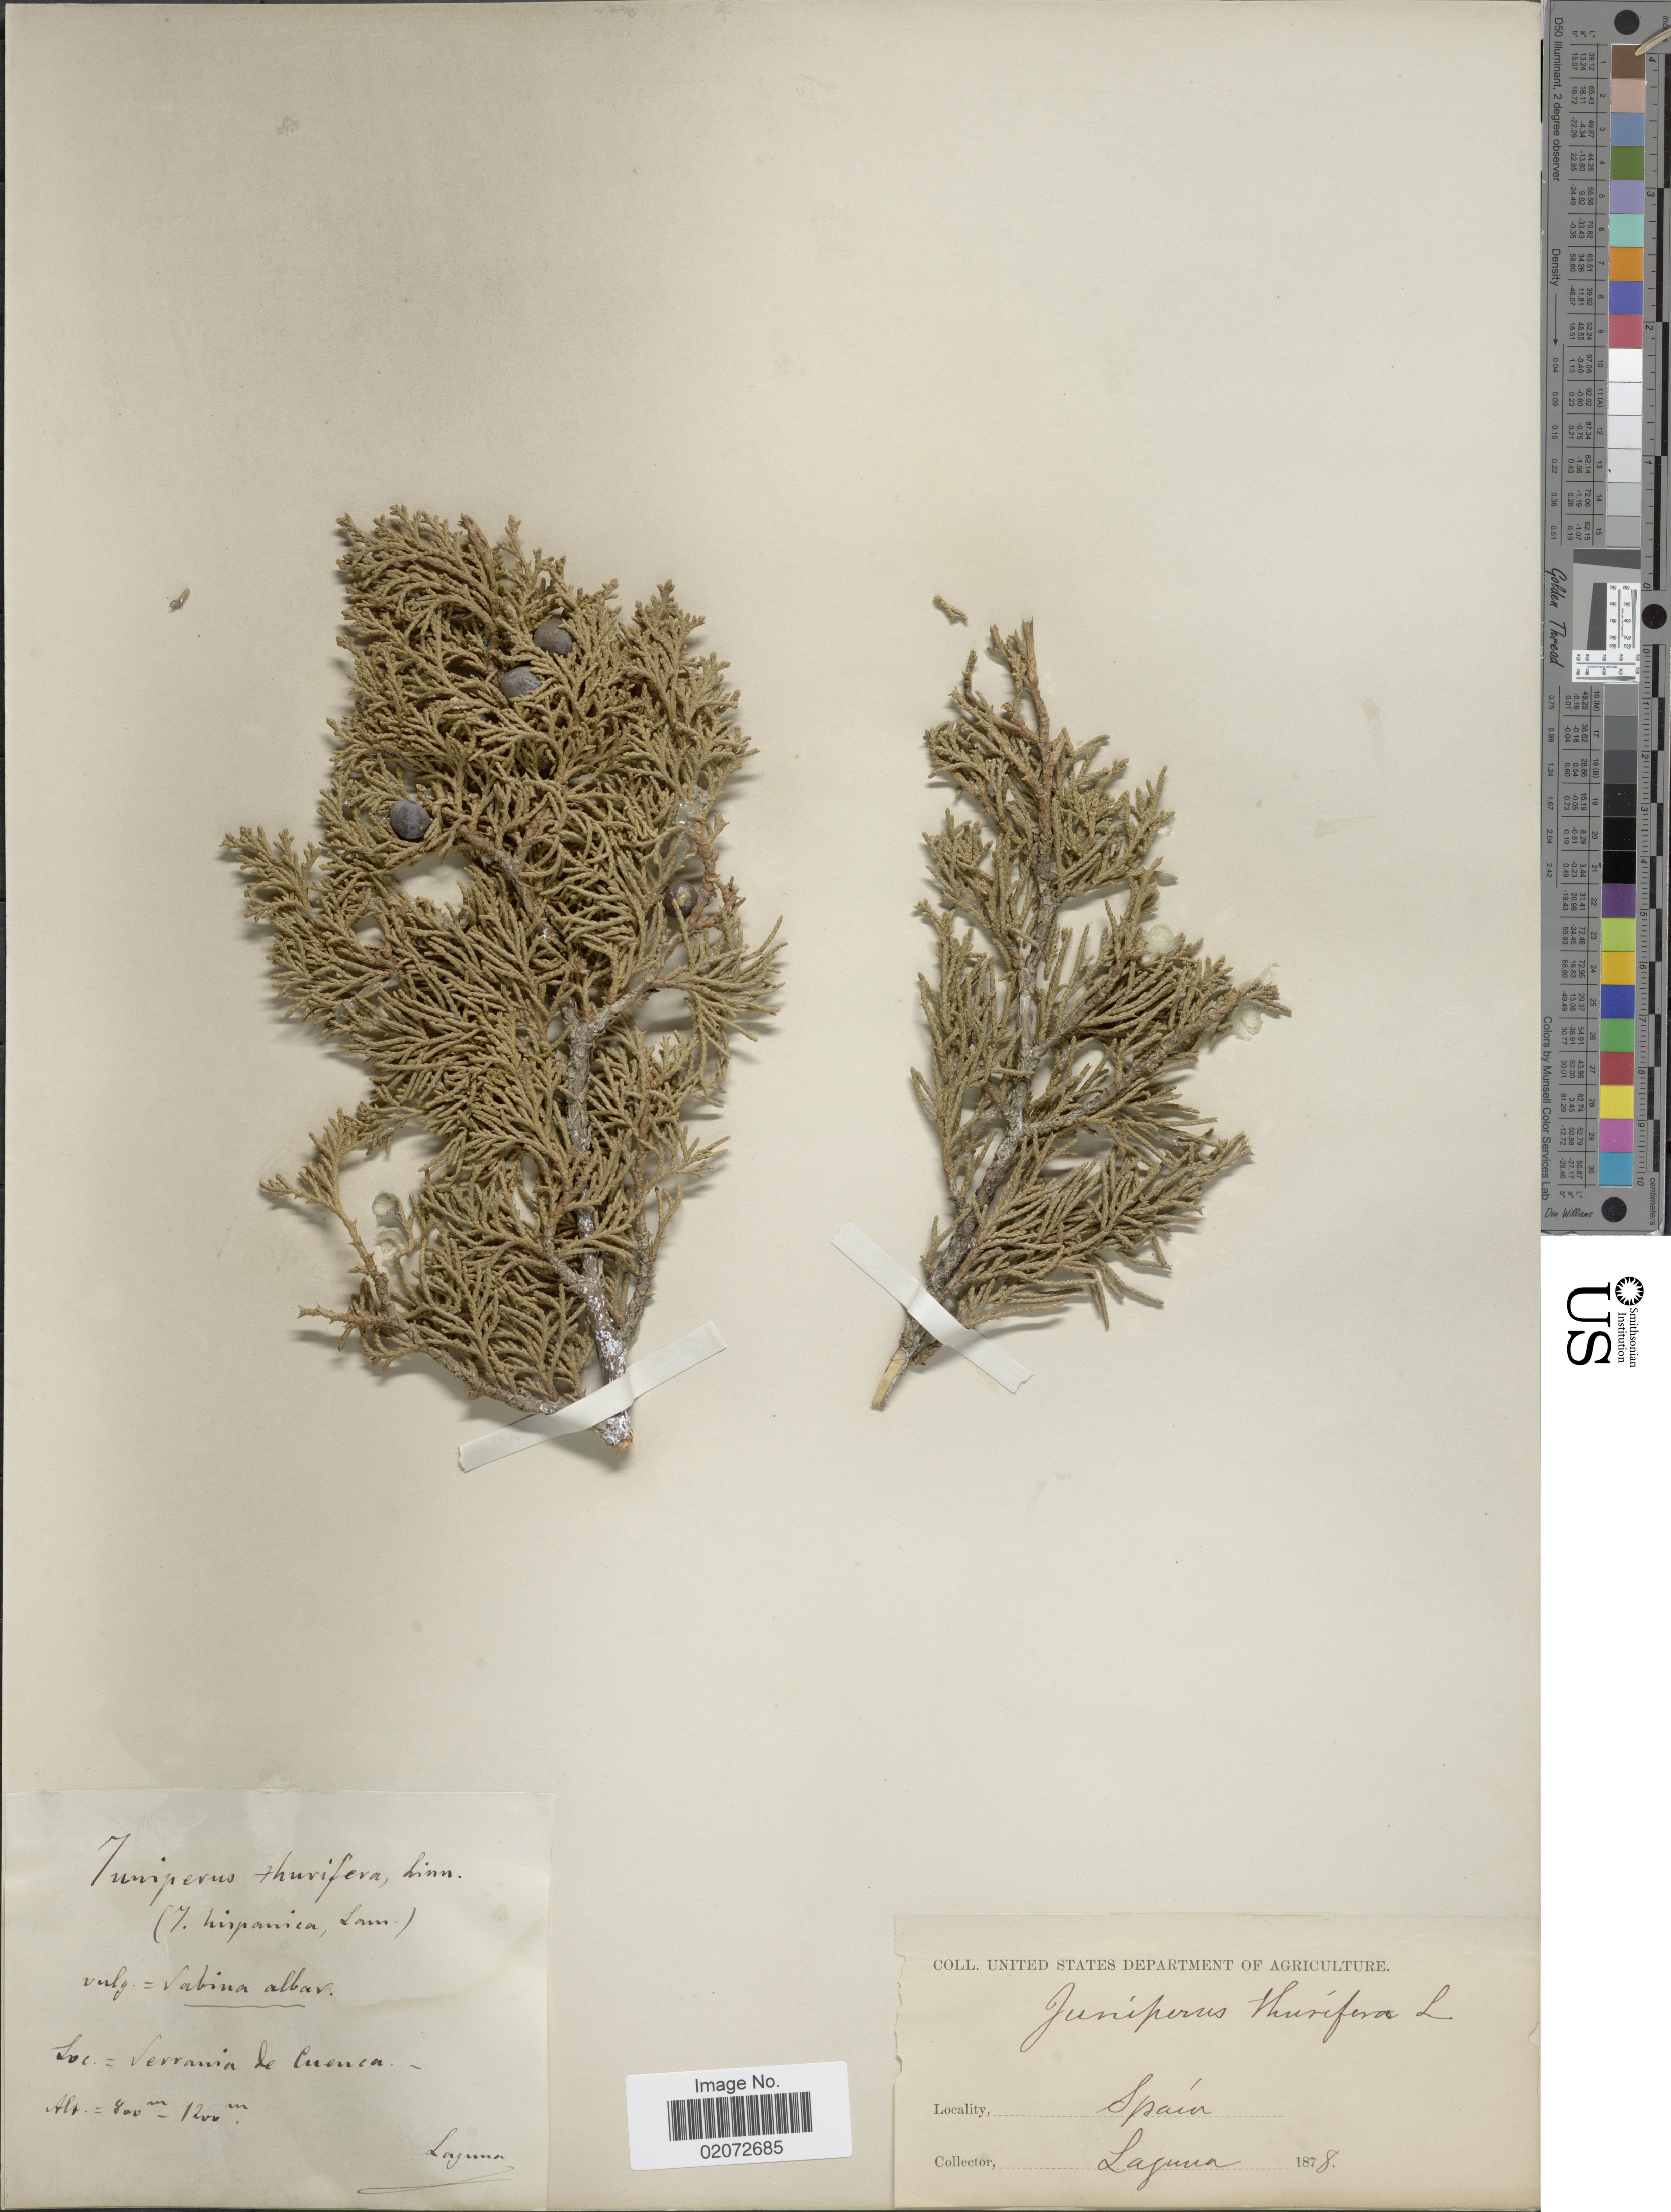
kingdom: Plantae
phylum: Tracheophyta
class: Pinopsida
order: Pinales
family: Cupressaceae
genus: Juniperus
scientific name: Juniperus thurifera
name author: L.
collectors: -. Laguna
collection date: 1878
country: Spain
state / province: Castilla-La Mancha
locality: Serrania de Cuenca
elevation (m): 800